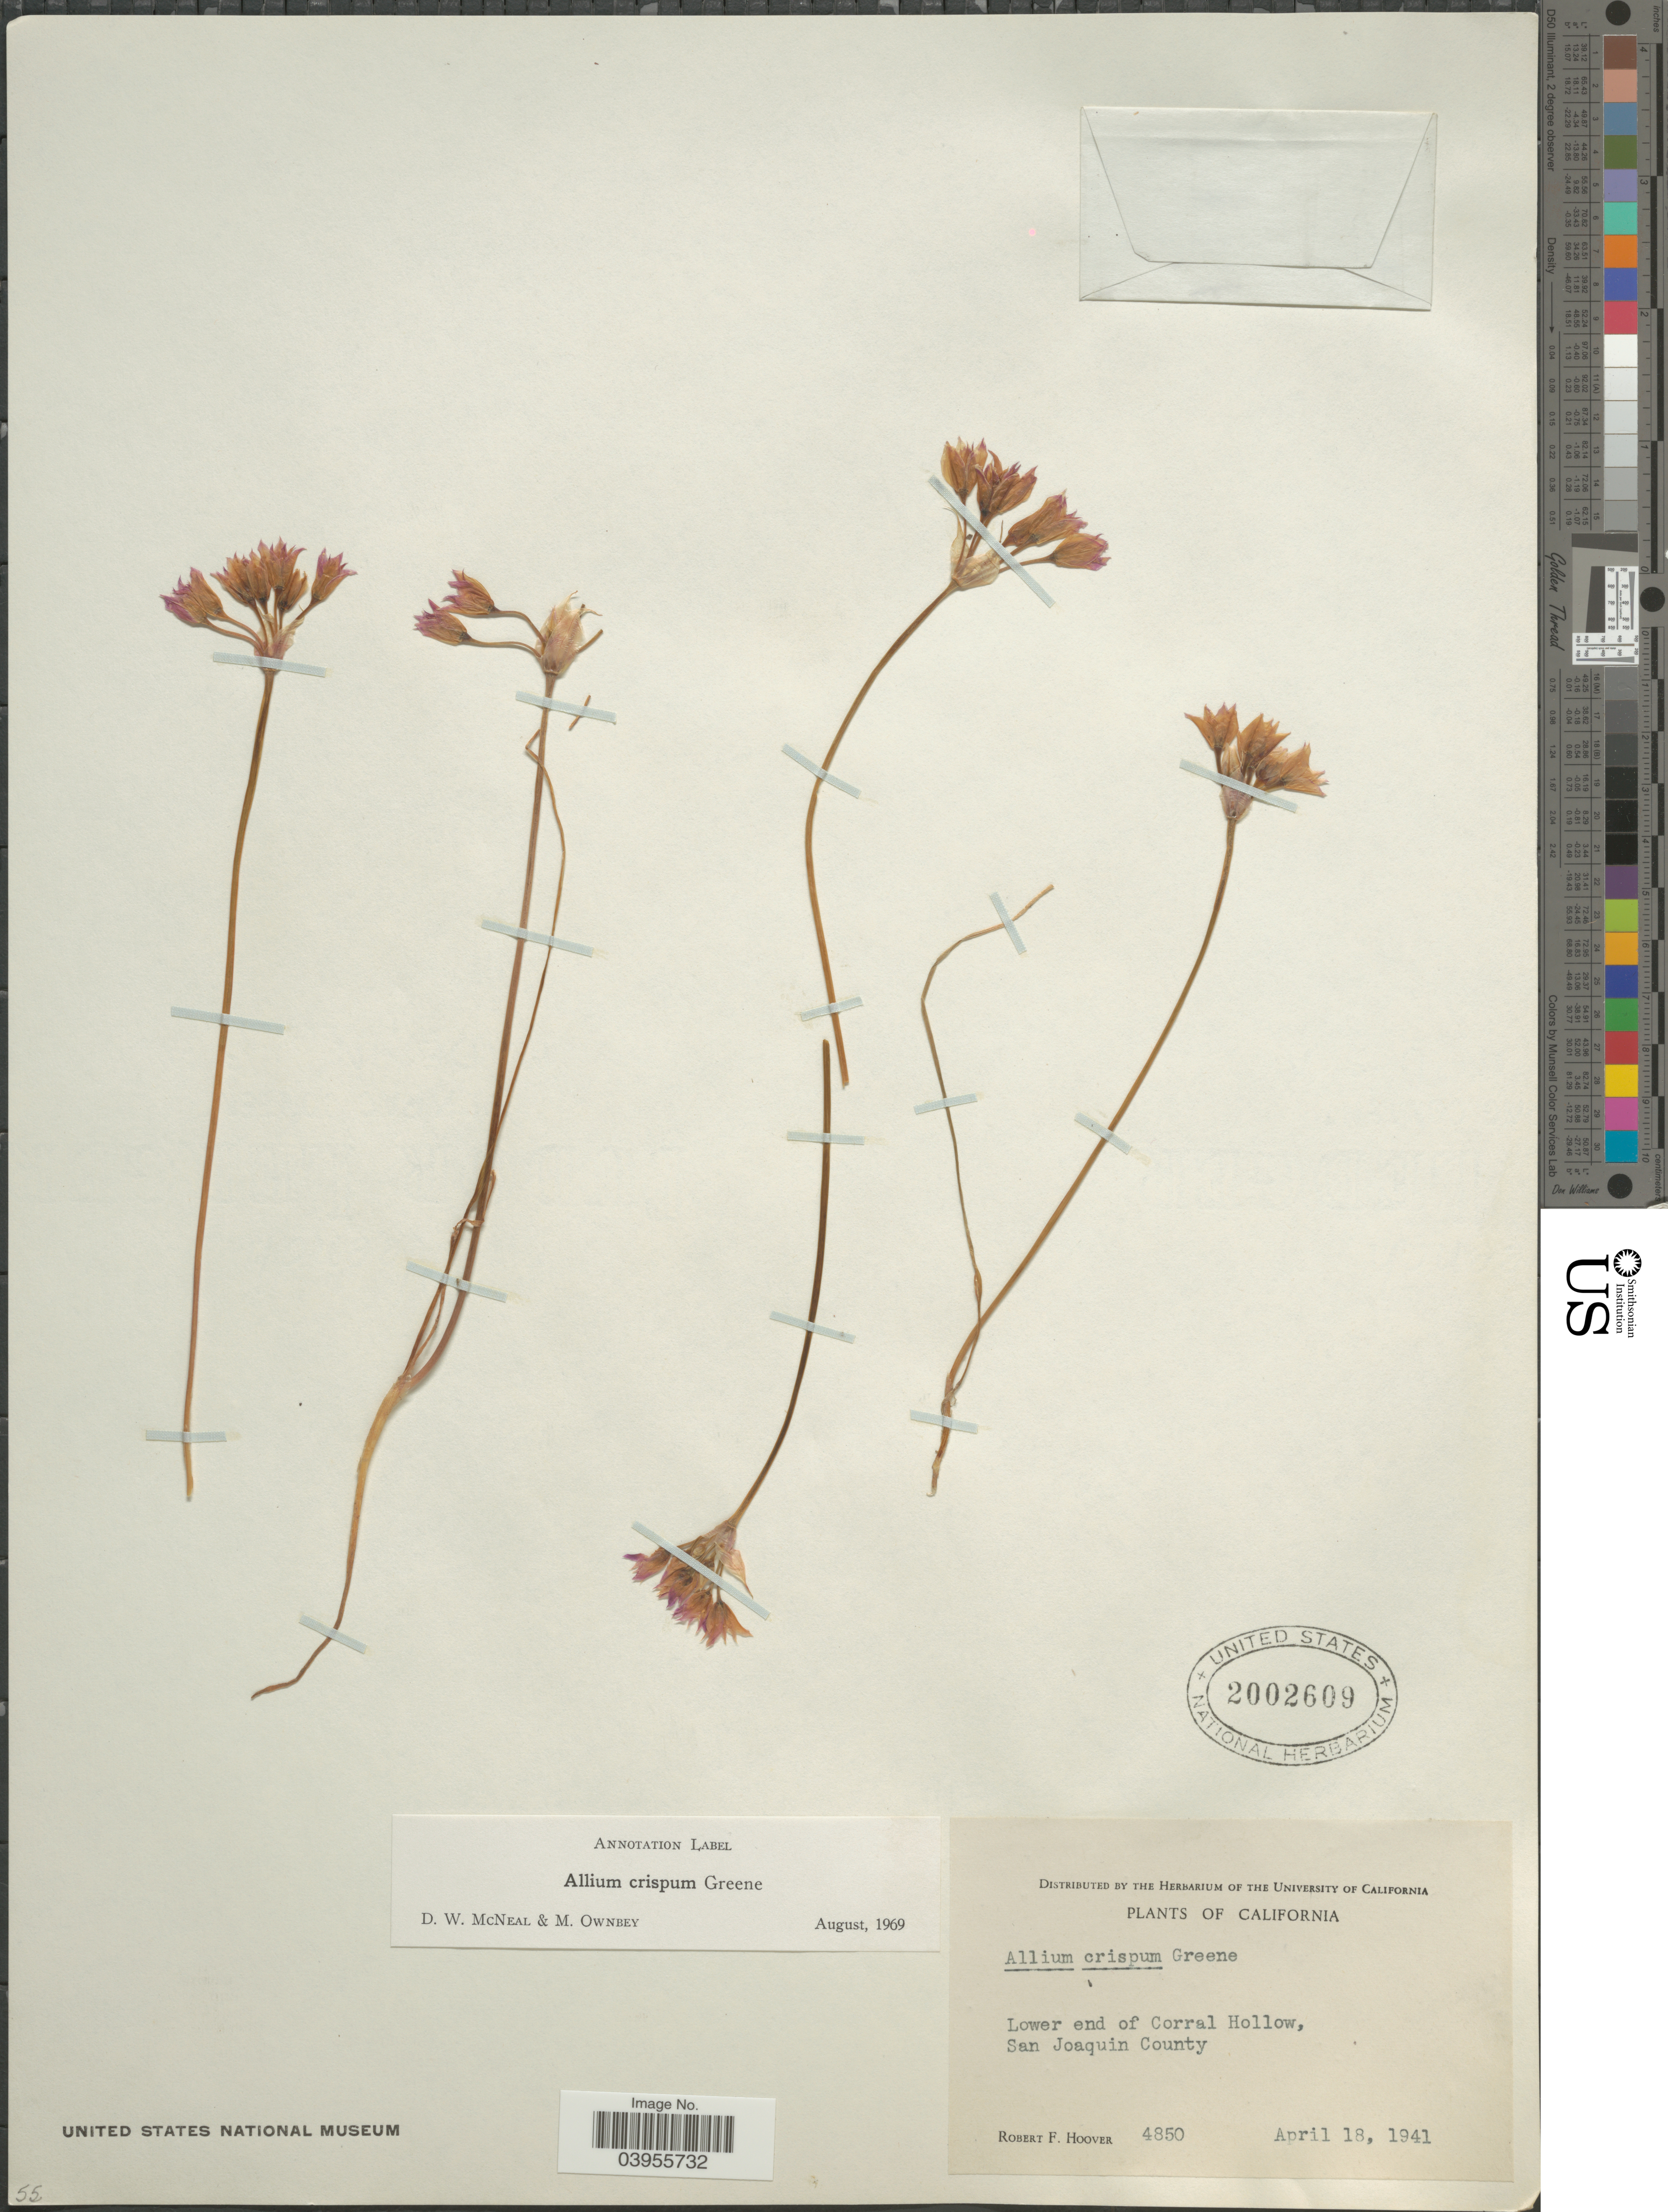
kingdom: Plantae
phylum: Tracheophyta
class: Liliopsida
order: Asparagales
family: Amaryllidaceae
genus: Allium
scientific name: Allium crispum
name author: Greene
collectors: R. F. Hoover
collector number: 4850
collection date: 1941-04-18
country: United States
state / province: California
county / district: San Joaquin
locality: Lower end of Corral Hollow, San Joaquin County.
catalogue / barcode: US 2002609